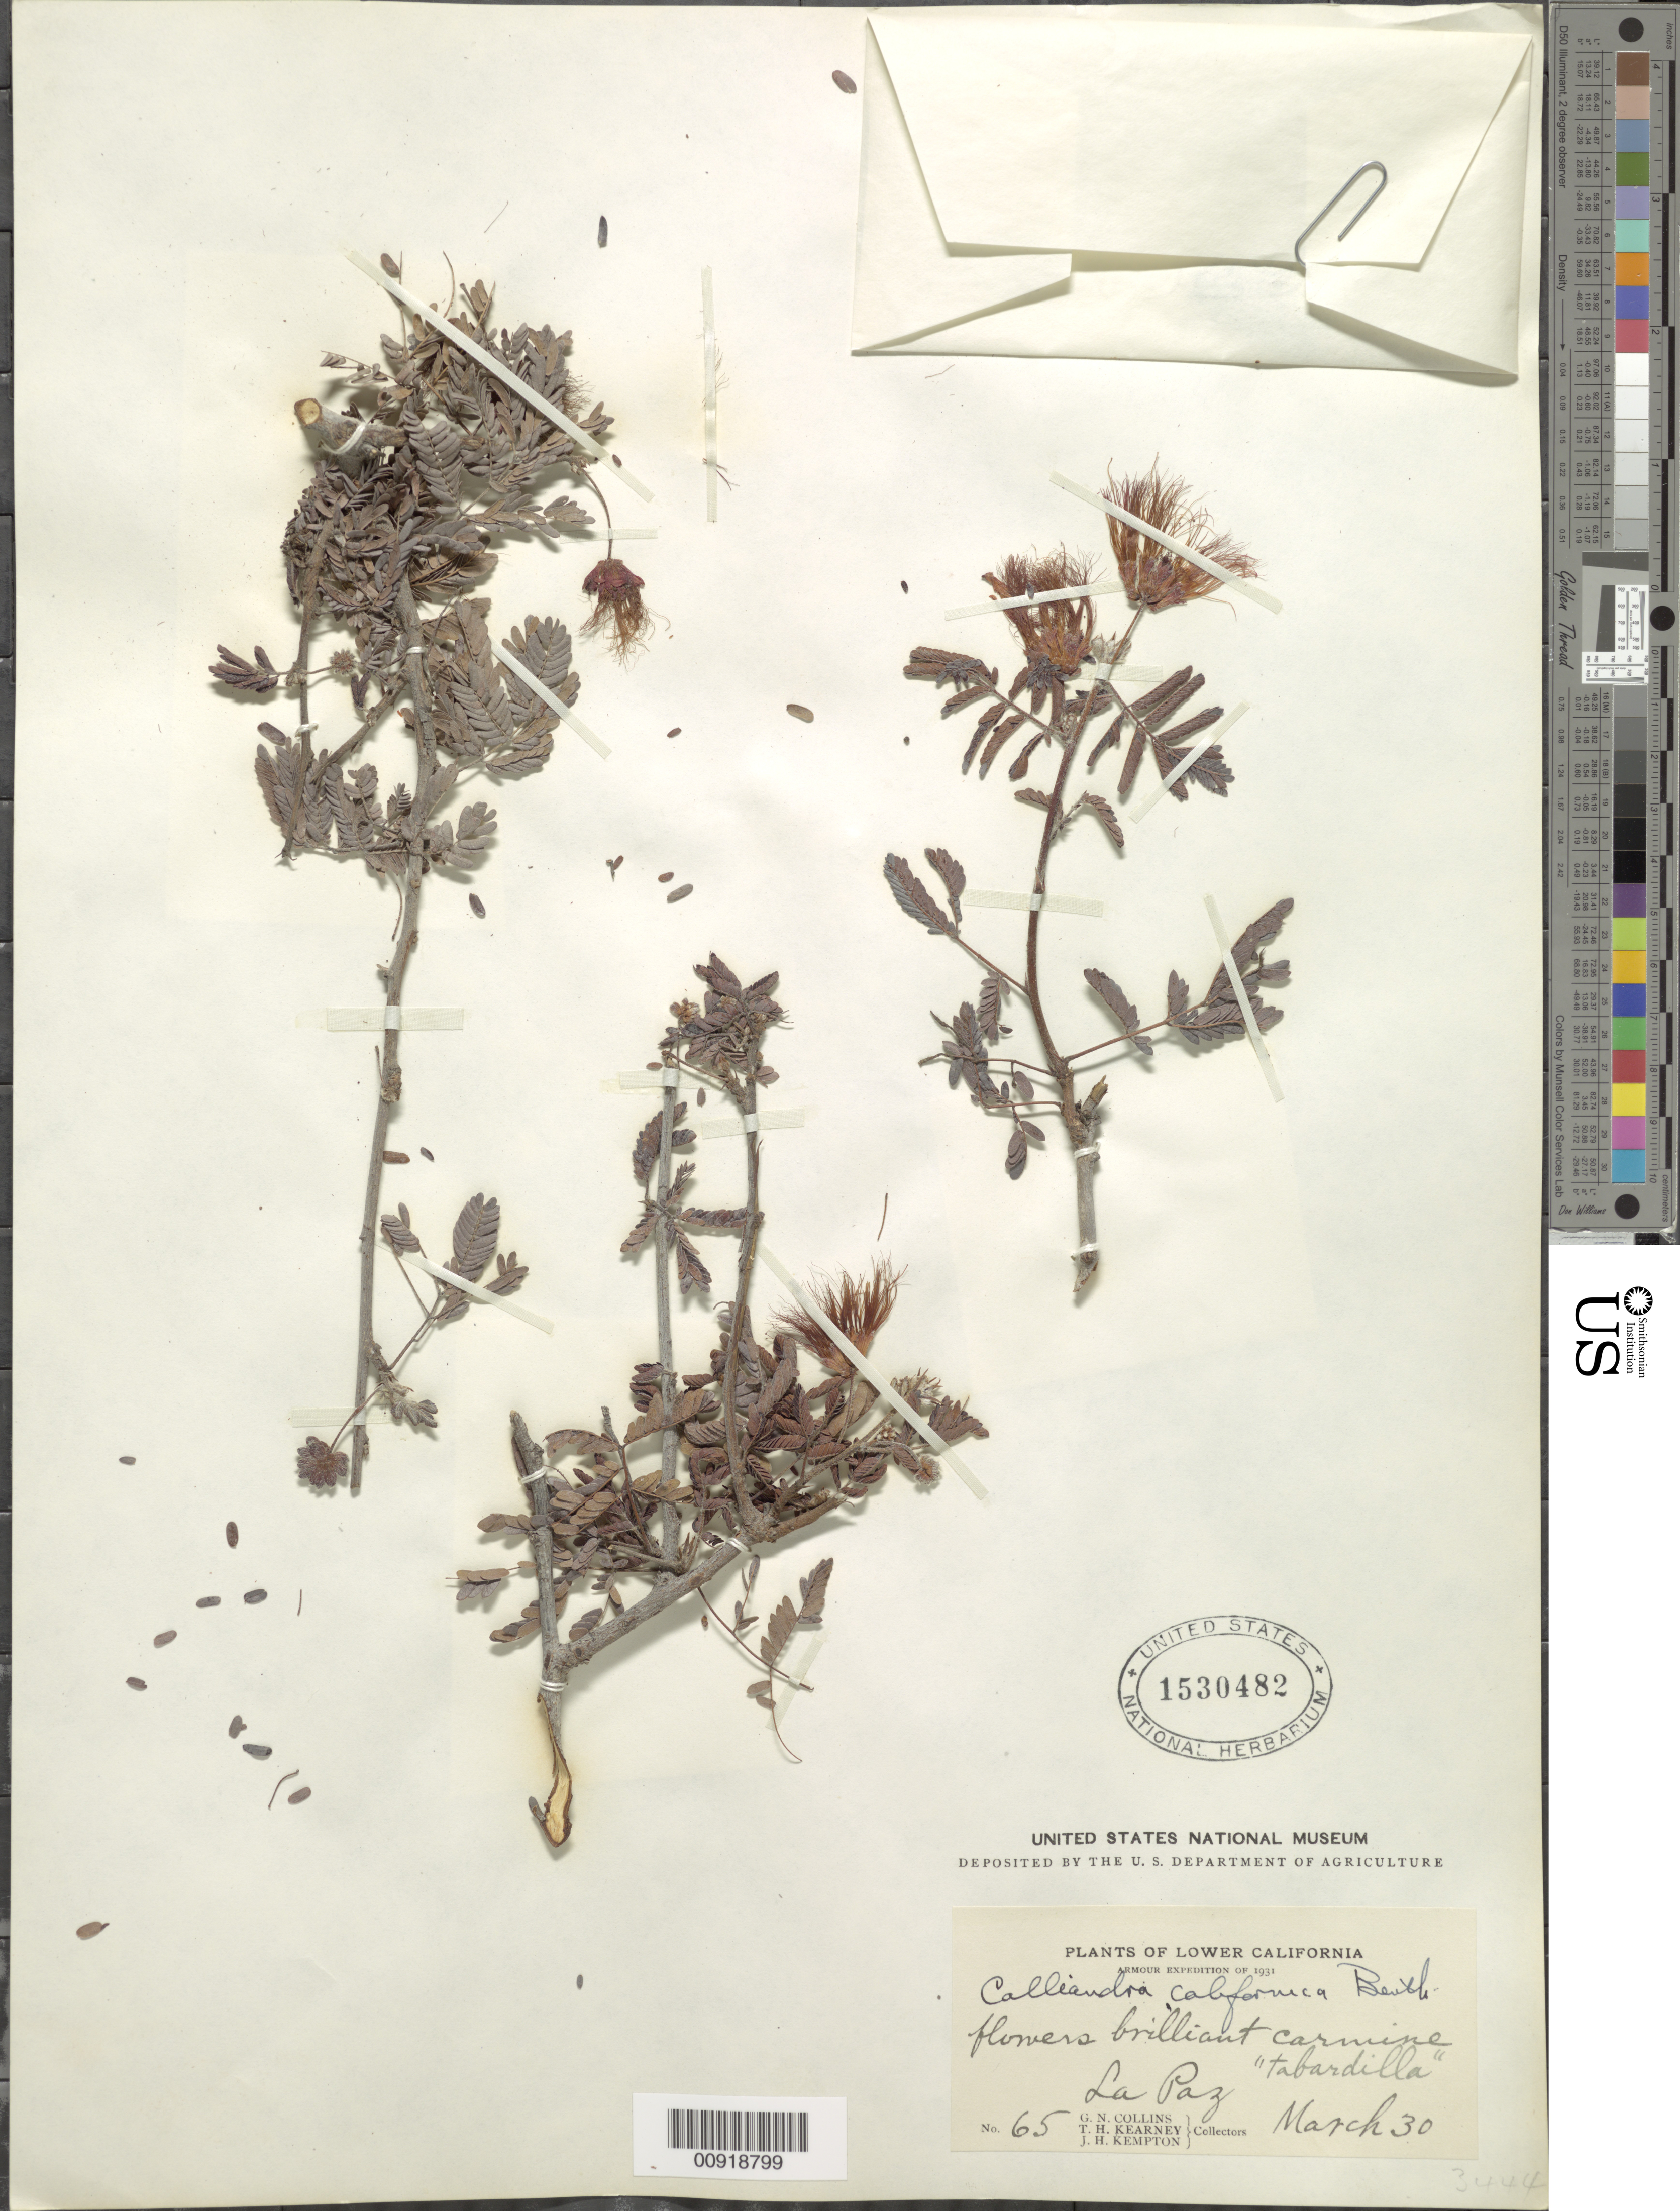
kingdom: Plantae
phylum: Tracheophyta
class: Magnoliopsida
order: Fabales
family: Fabaceae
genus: Calliandra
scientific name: Calliandra californica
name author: Benth.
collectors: G. N. Collins, T. H. Kearney & J. H. Kempton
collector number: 65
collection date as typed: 30 Mar 1931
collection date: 1931-03-30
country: Mexico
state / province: Baja California Sur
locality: La Paz, Lower California.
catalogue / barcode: US 1530482